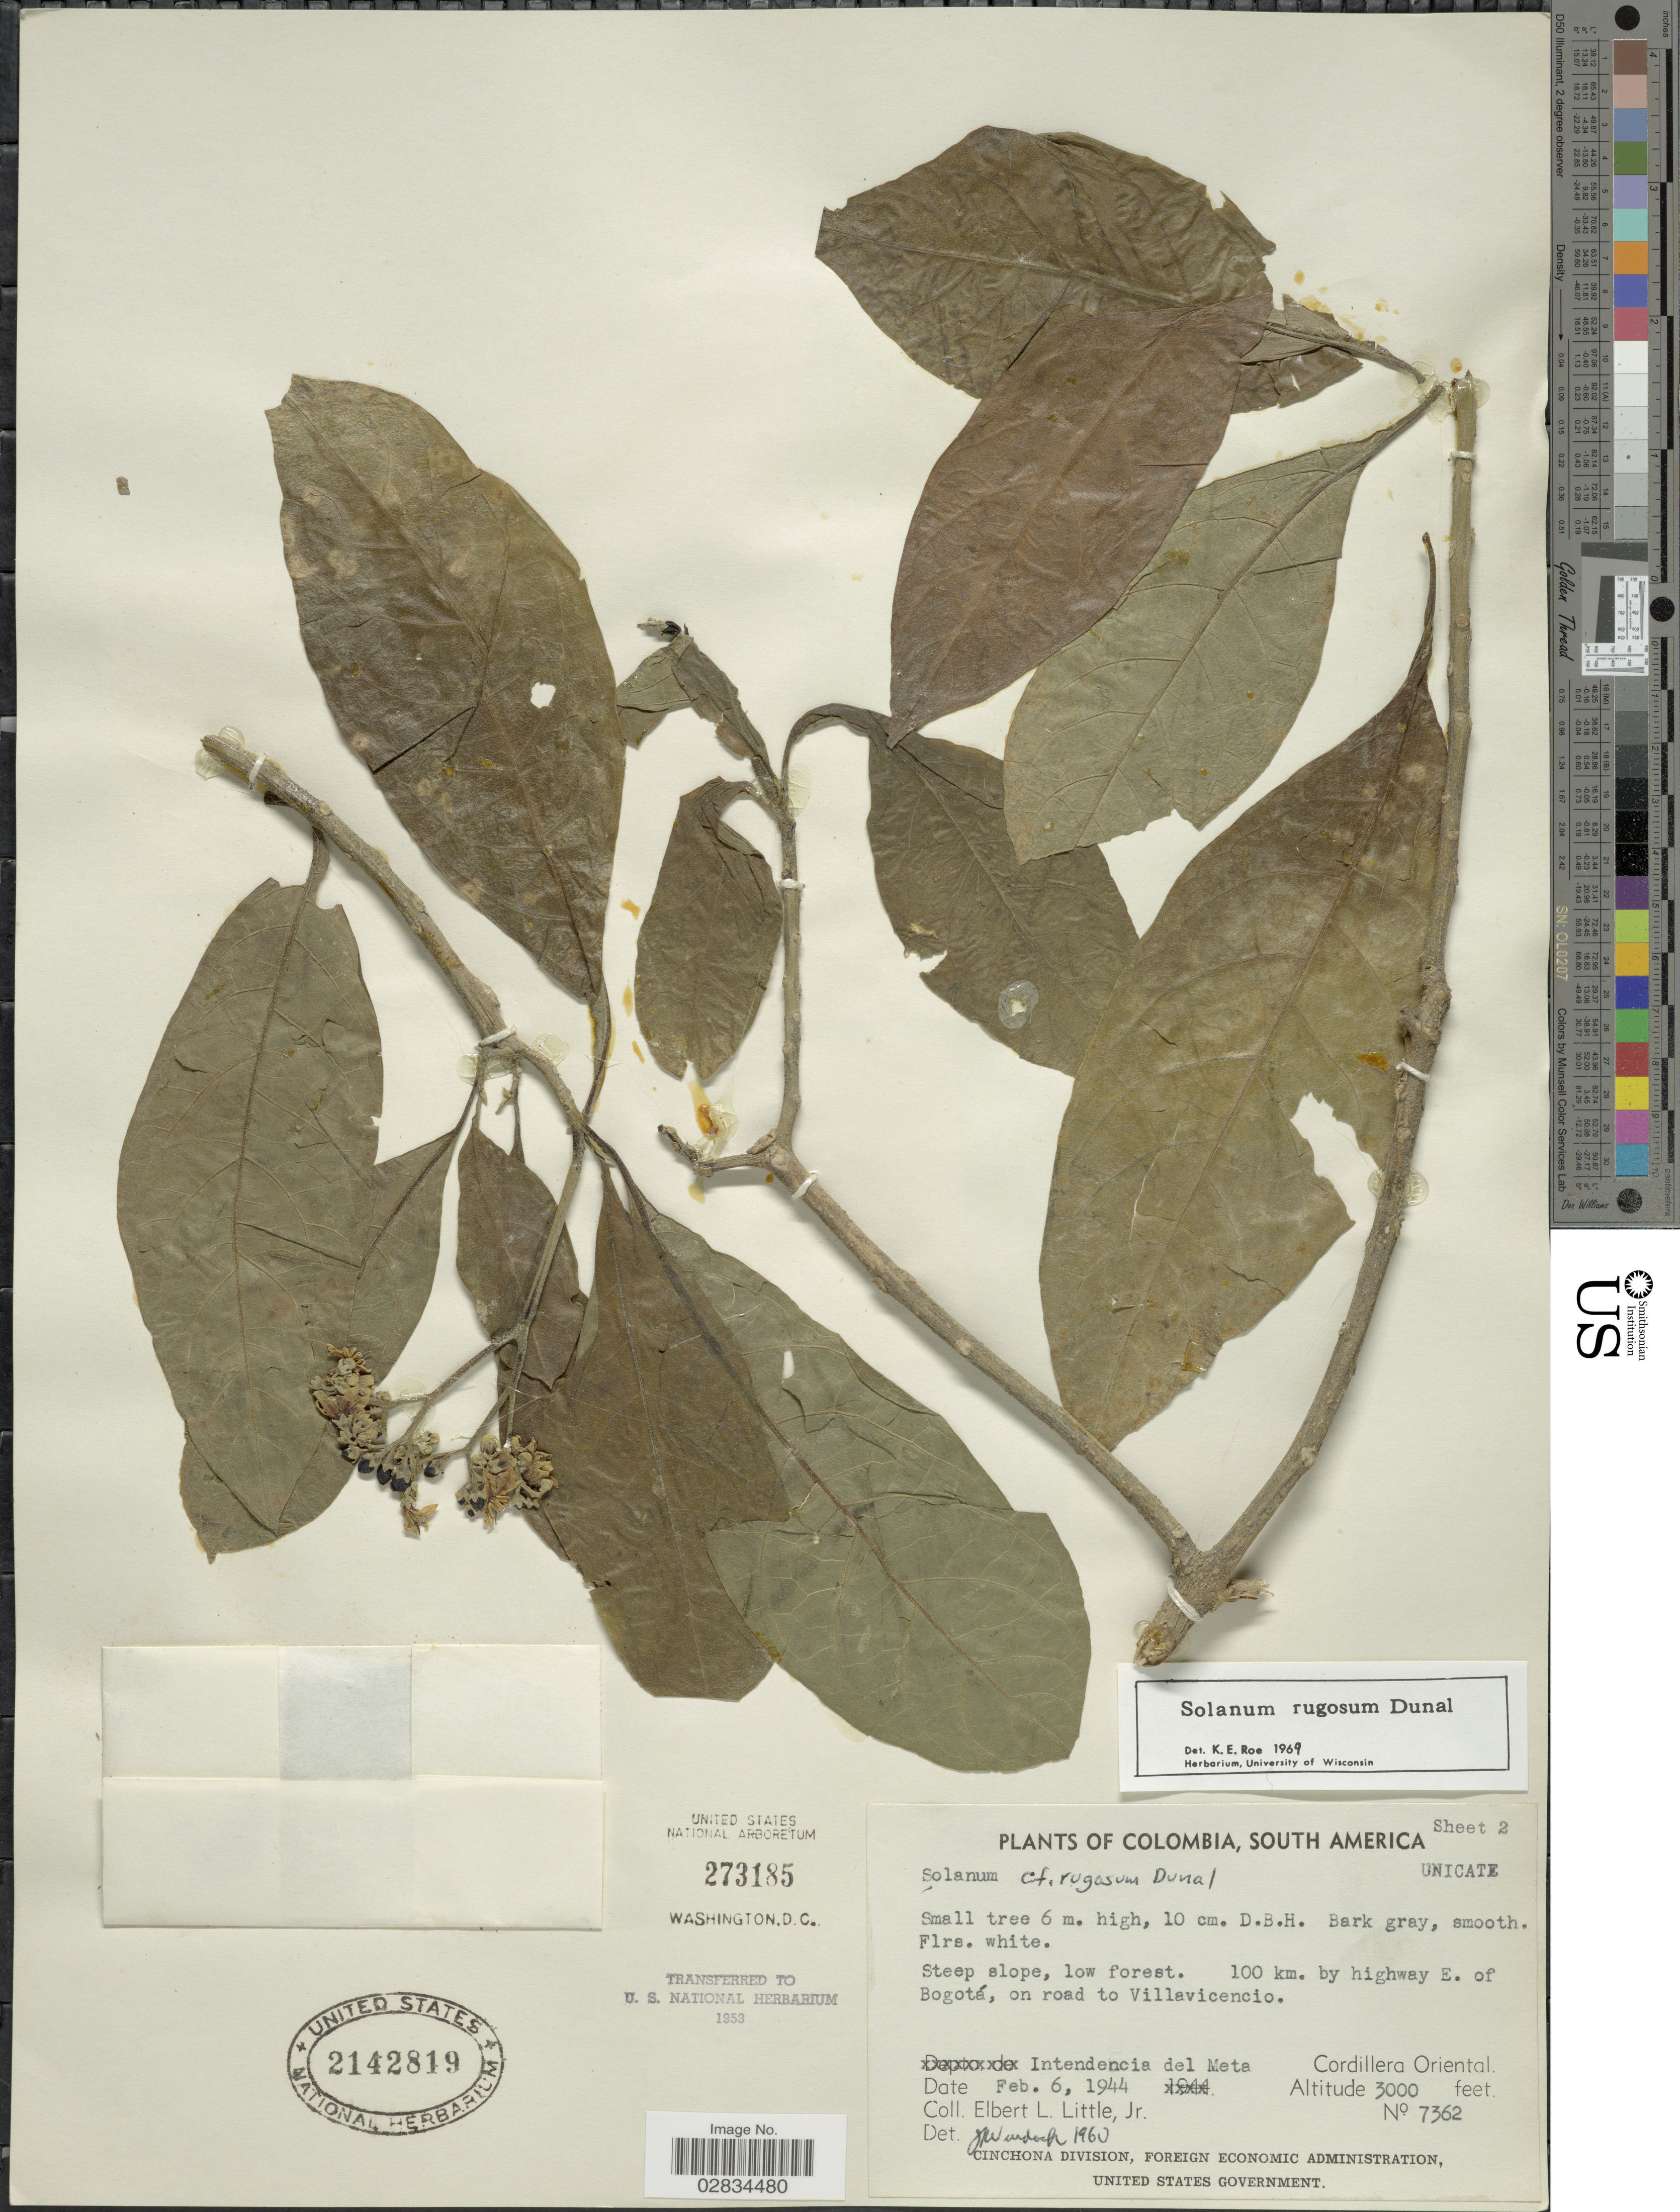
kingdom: Plantae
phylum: Tracheophyta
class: Magnoliopsida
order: Solanales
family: Solanaceae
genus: Solanum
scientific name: Solanum rugosum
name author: Dunal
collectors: E. L. Little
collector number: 7362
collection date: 1944-02-06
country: Colombia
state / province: Huila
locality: Steep slope, low forest. 100 km. by highway E. of Bogota, on road to Villavicencio. Intendencia del Meta. Cordillera Oriental.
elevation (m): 914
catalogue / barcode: US 2142819